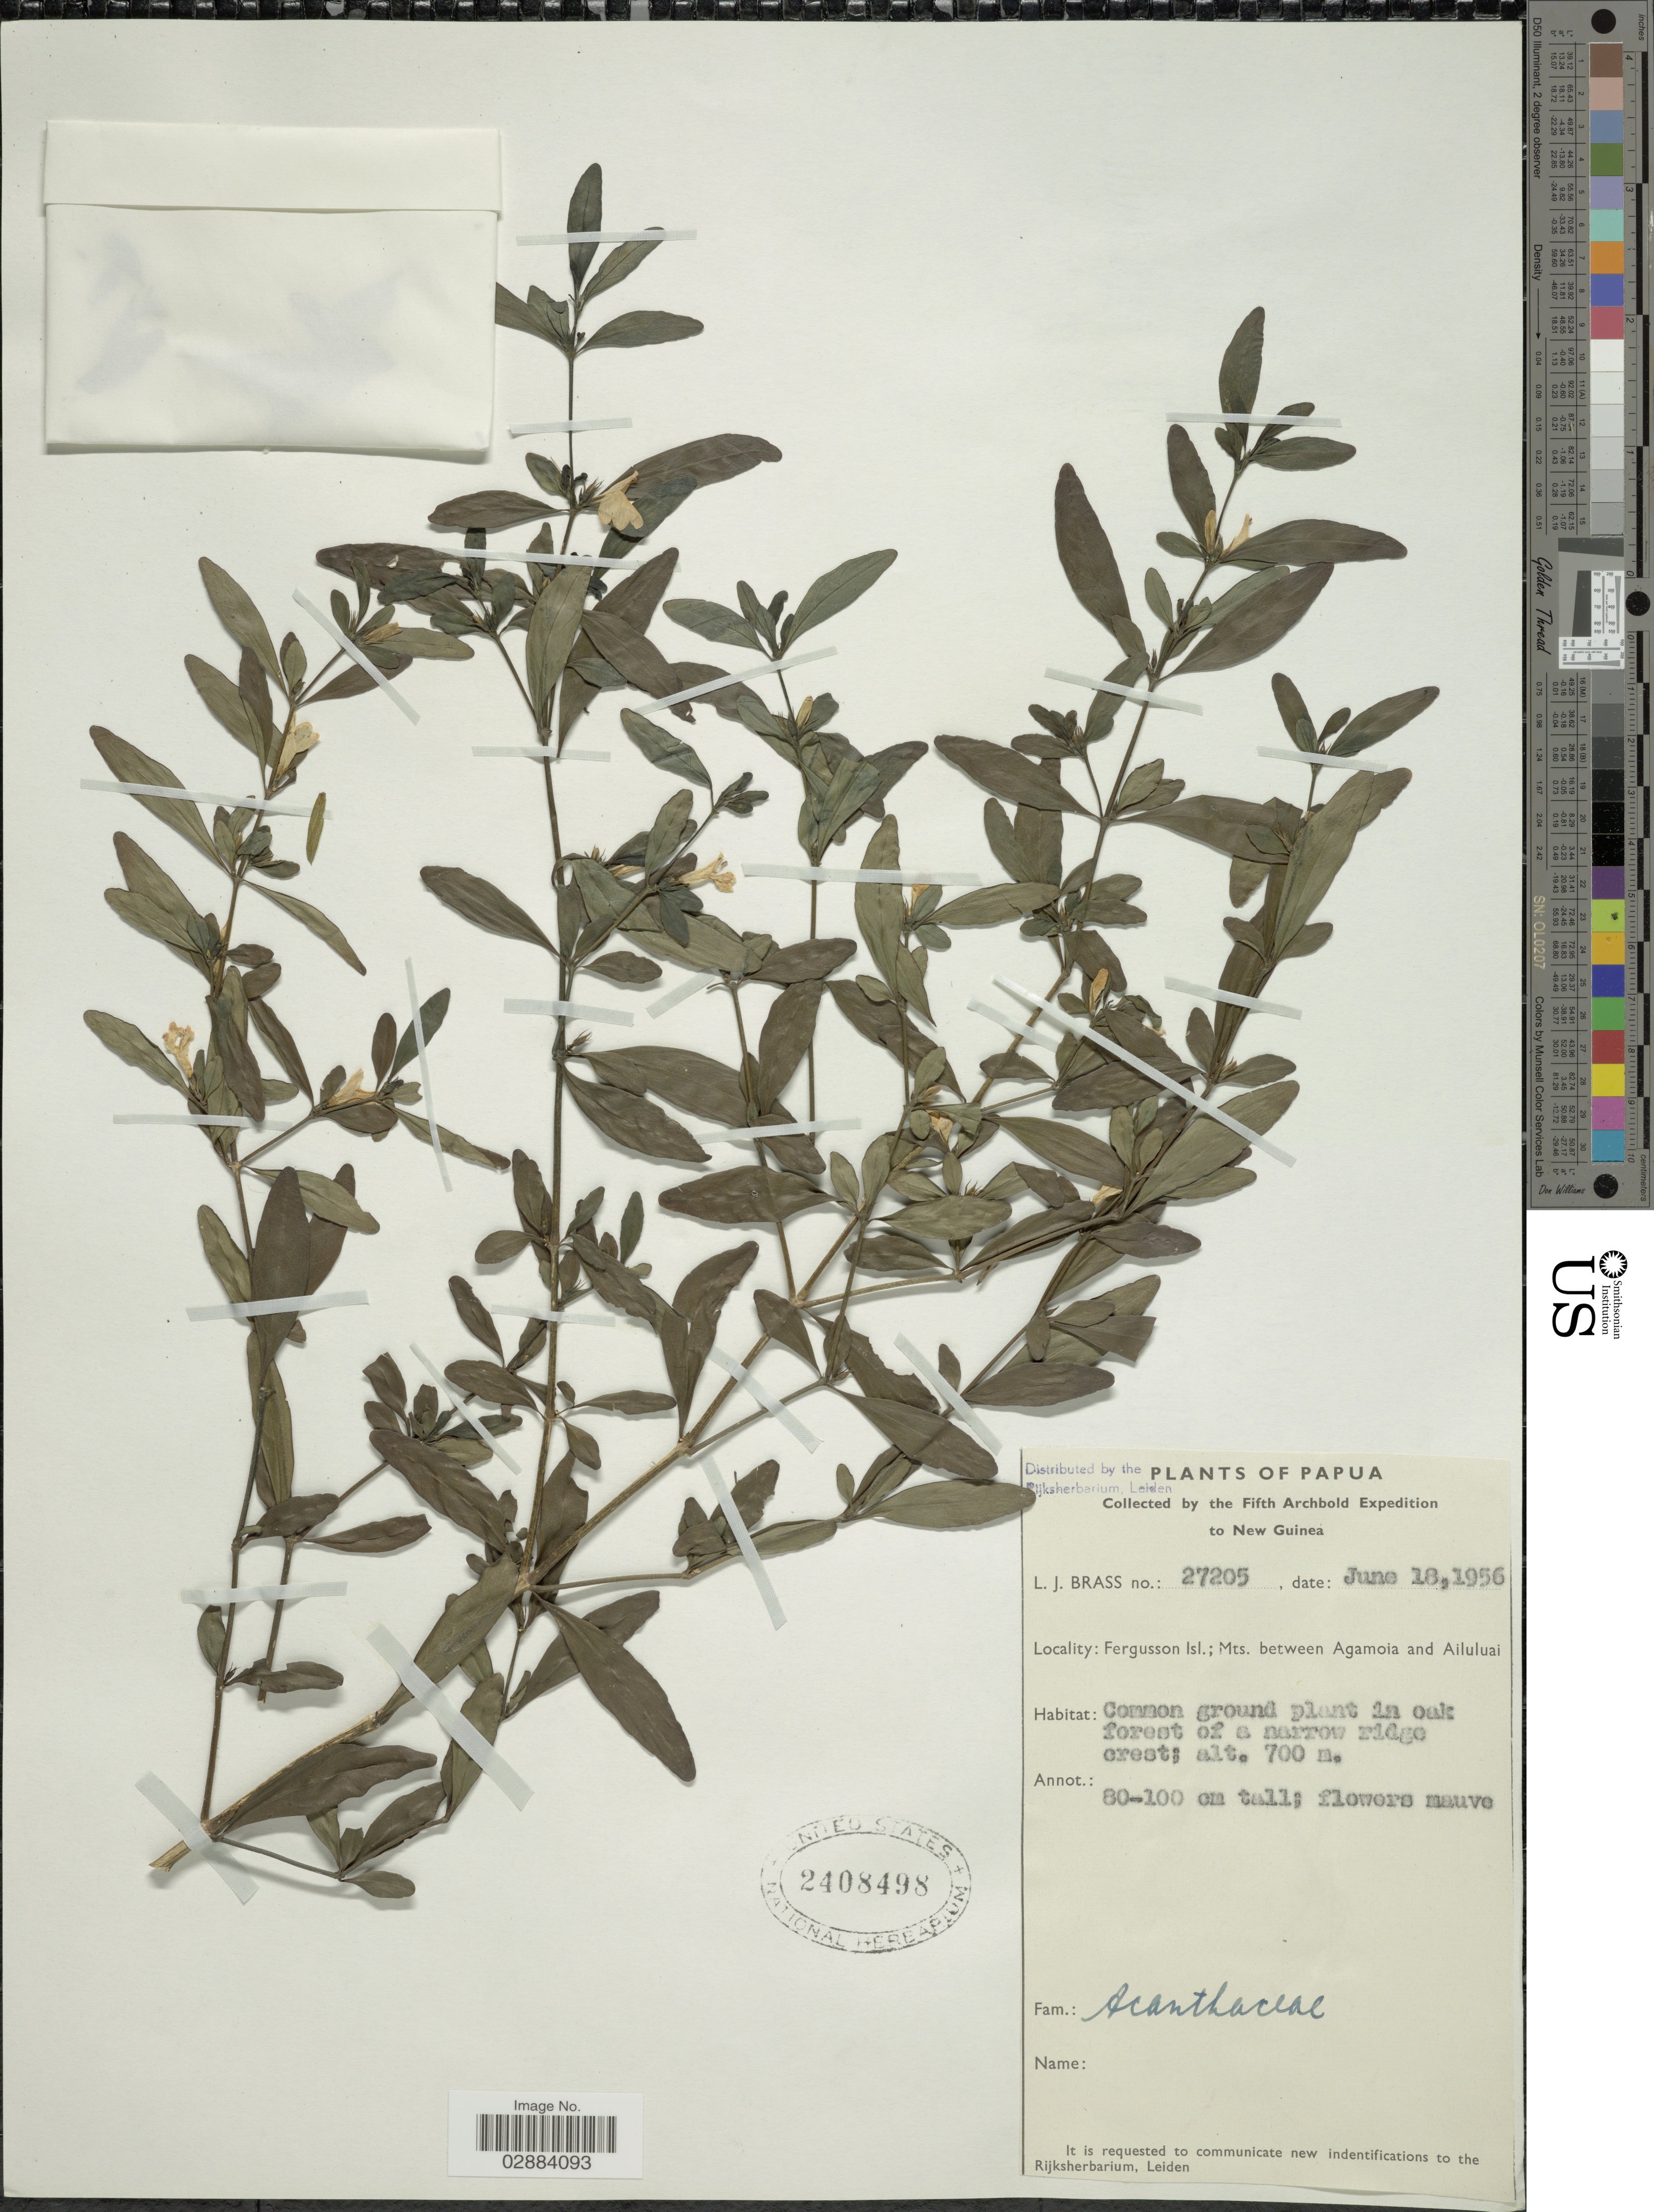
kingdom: Plantae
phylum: Tracheophyta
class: Magnoliopsida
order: Lamiales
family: Acanthaceae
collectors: L. J. Brass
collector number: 27205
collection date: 1956-06-18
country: Papua New Guinea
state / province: Milne Bay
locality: Papua to New Guinea. Fergusson Isl.; Mts. between Agamoia and Ailuluai.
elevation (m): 700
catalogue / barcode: US 2408498